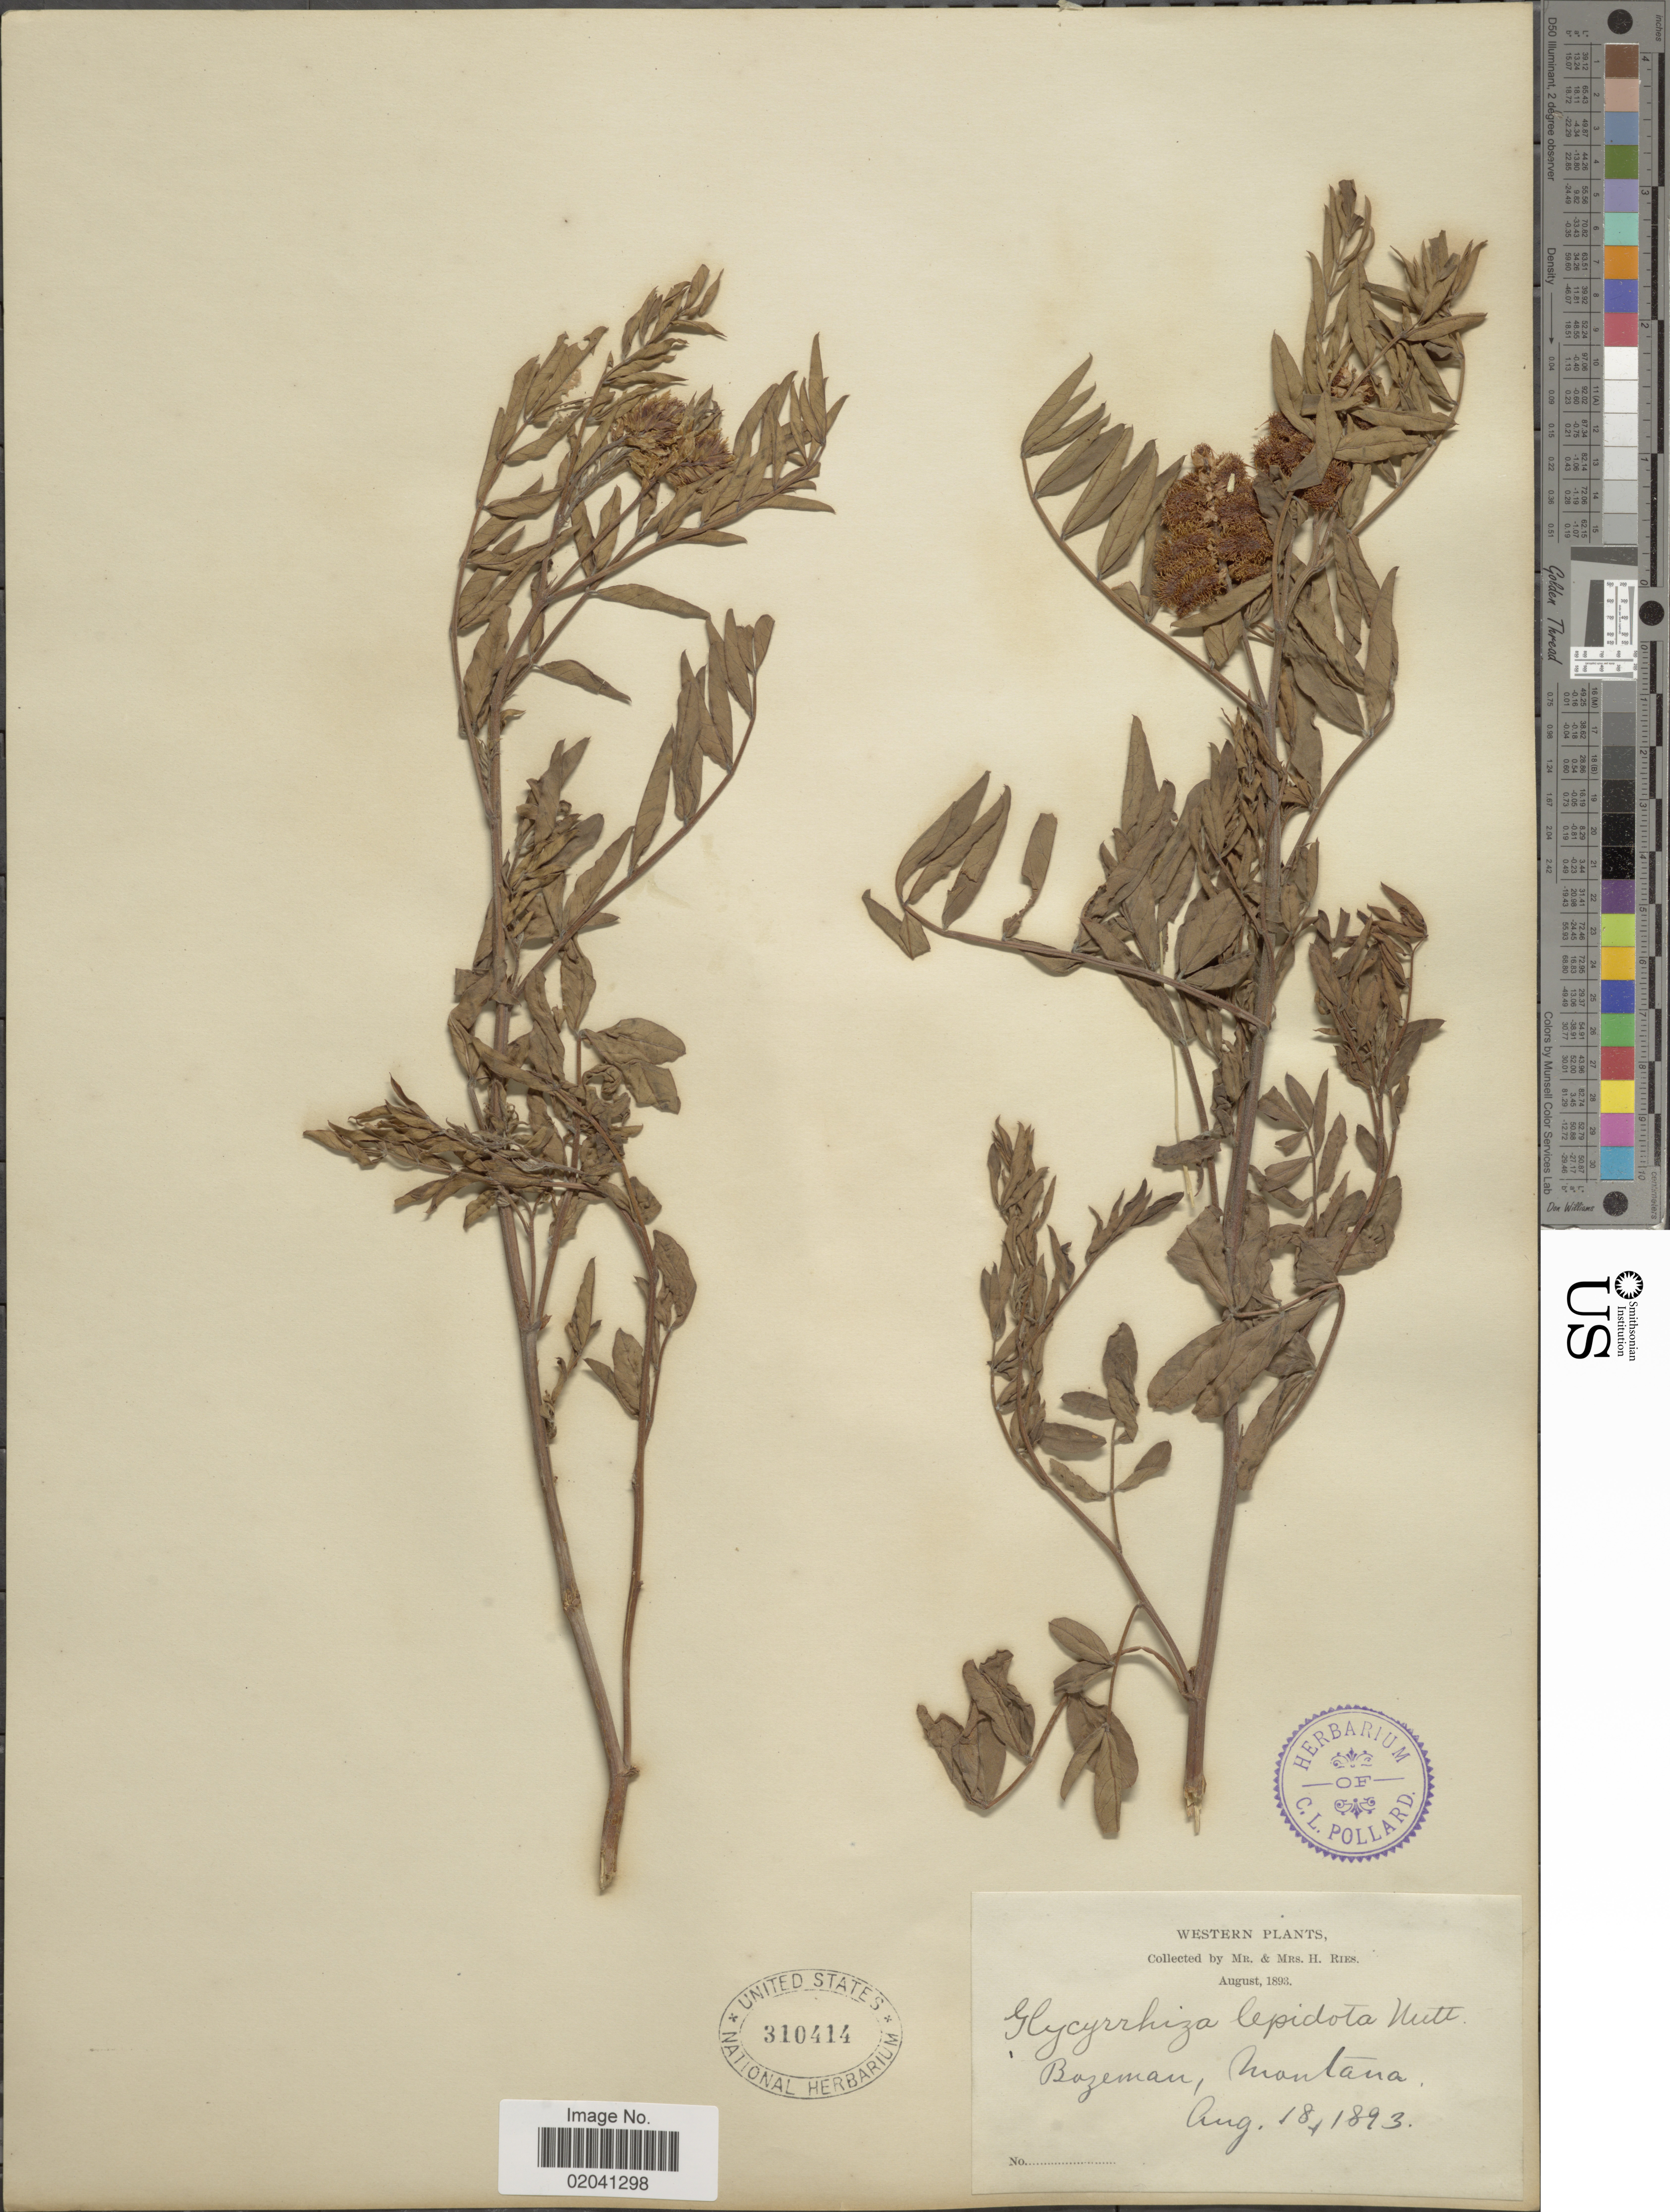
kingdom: Plantae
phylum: Tracheophyta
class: Magnoliopsida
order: Fabales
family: Fabaceae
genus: Glycyrrhiza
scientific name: Glycyrrhiza lepidota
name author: Pursh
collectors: H. Ries & H. Ries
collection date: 1893-08-18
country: United States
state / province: Montana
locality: Western. Bozeman, Montana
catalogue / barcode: US 310414